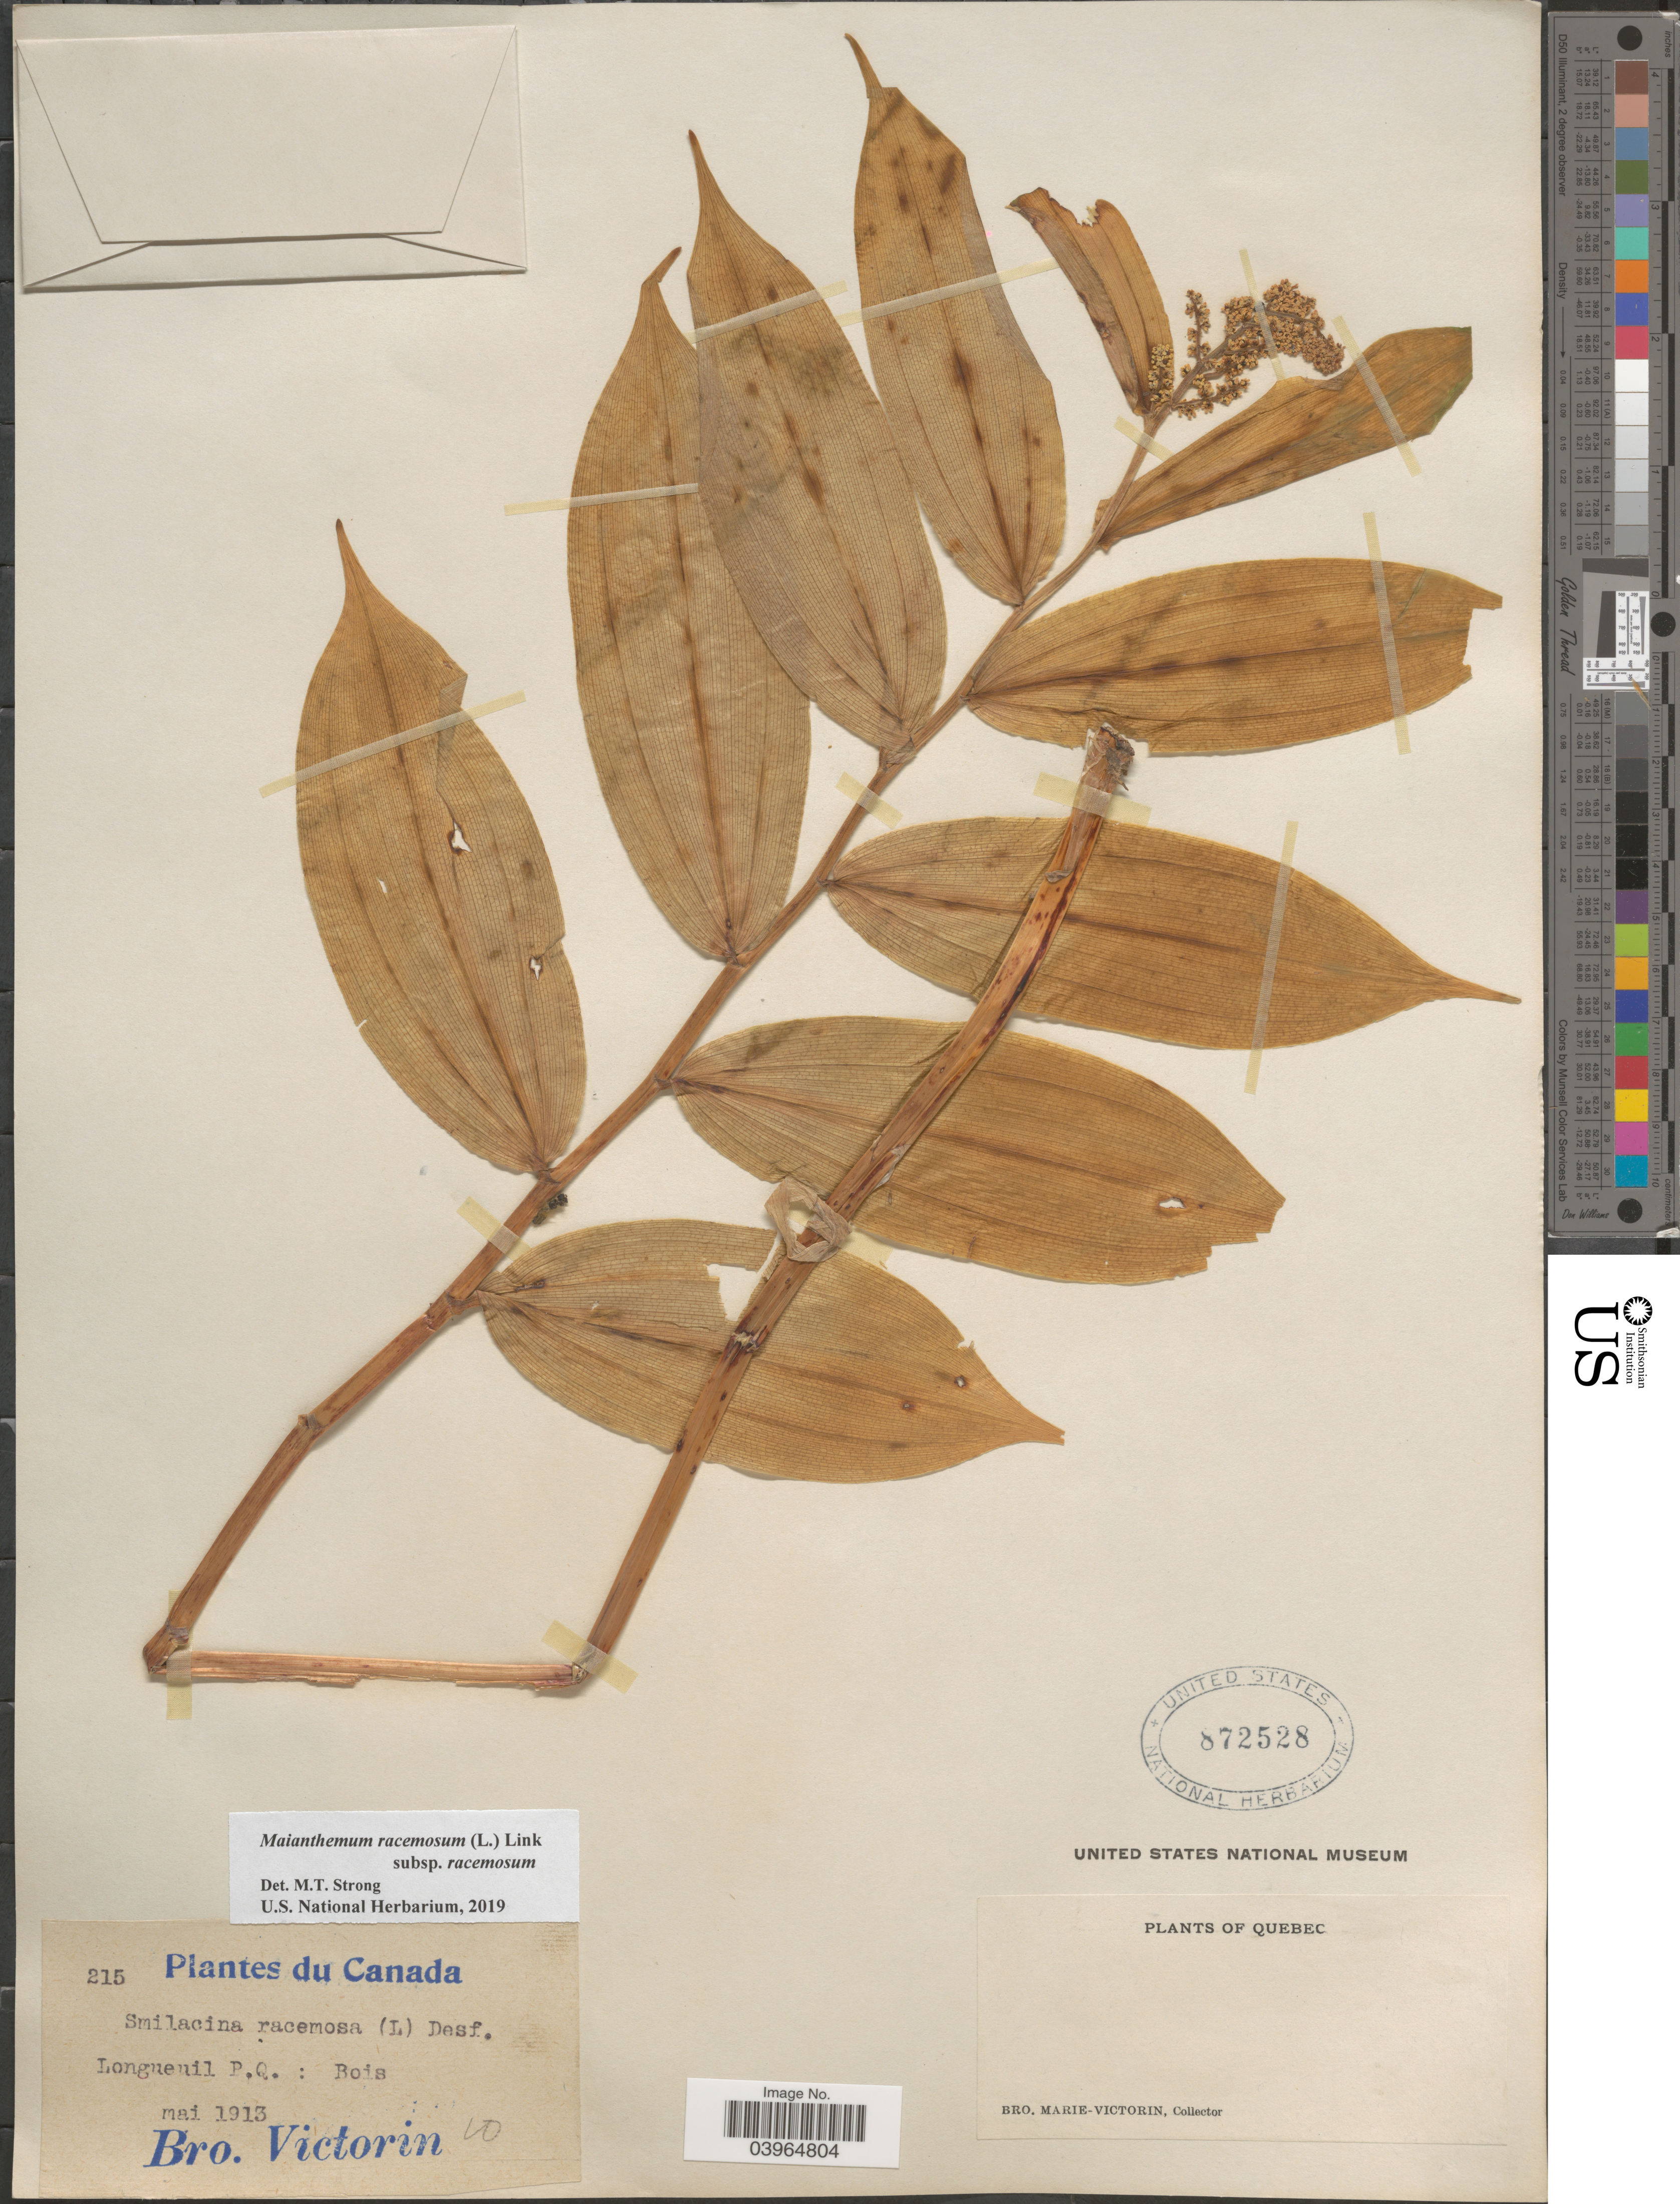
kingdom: Plantae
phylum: Tracheophyta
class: Liliopsida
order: Asparagales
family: Asparagaceae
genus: Maianthemum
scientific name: Maianthemum racemosum subsp. racemosum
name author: (L.) Link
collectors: Fr. Marie-Victorin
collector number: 215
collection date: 1913-05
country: Canada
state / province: Quebec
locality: Longueuil P.Q.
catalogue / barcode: US 872528